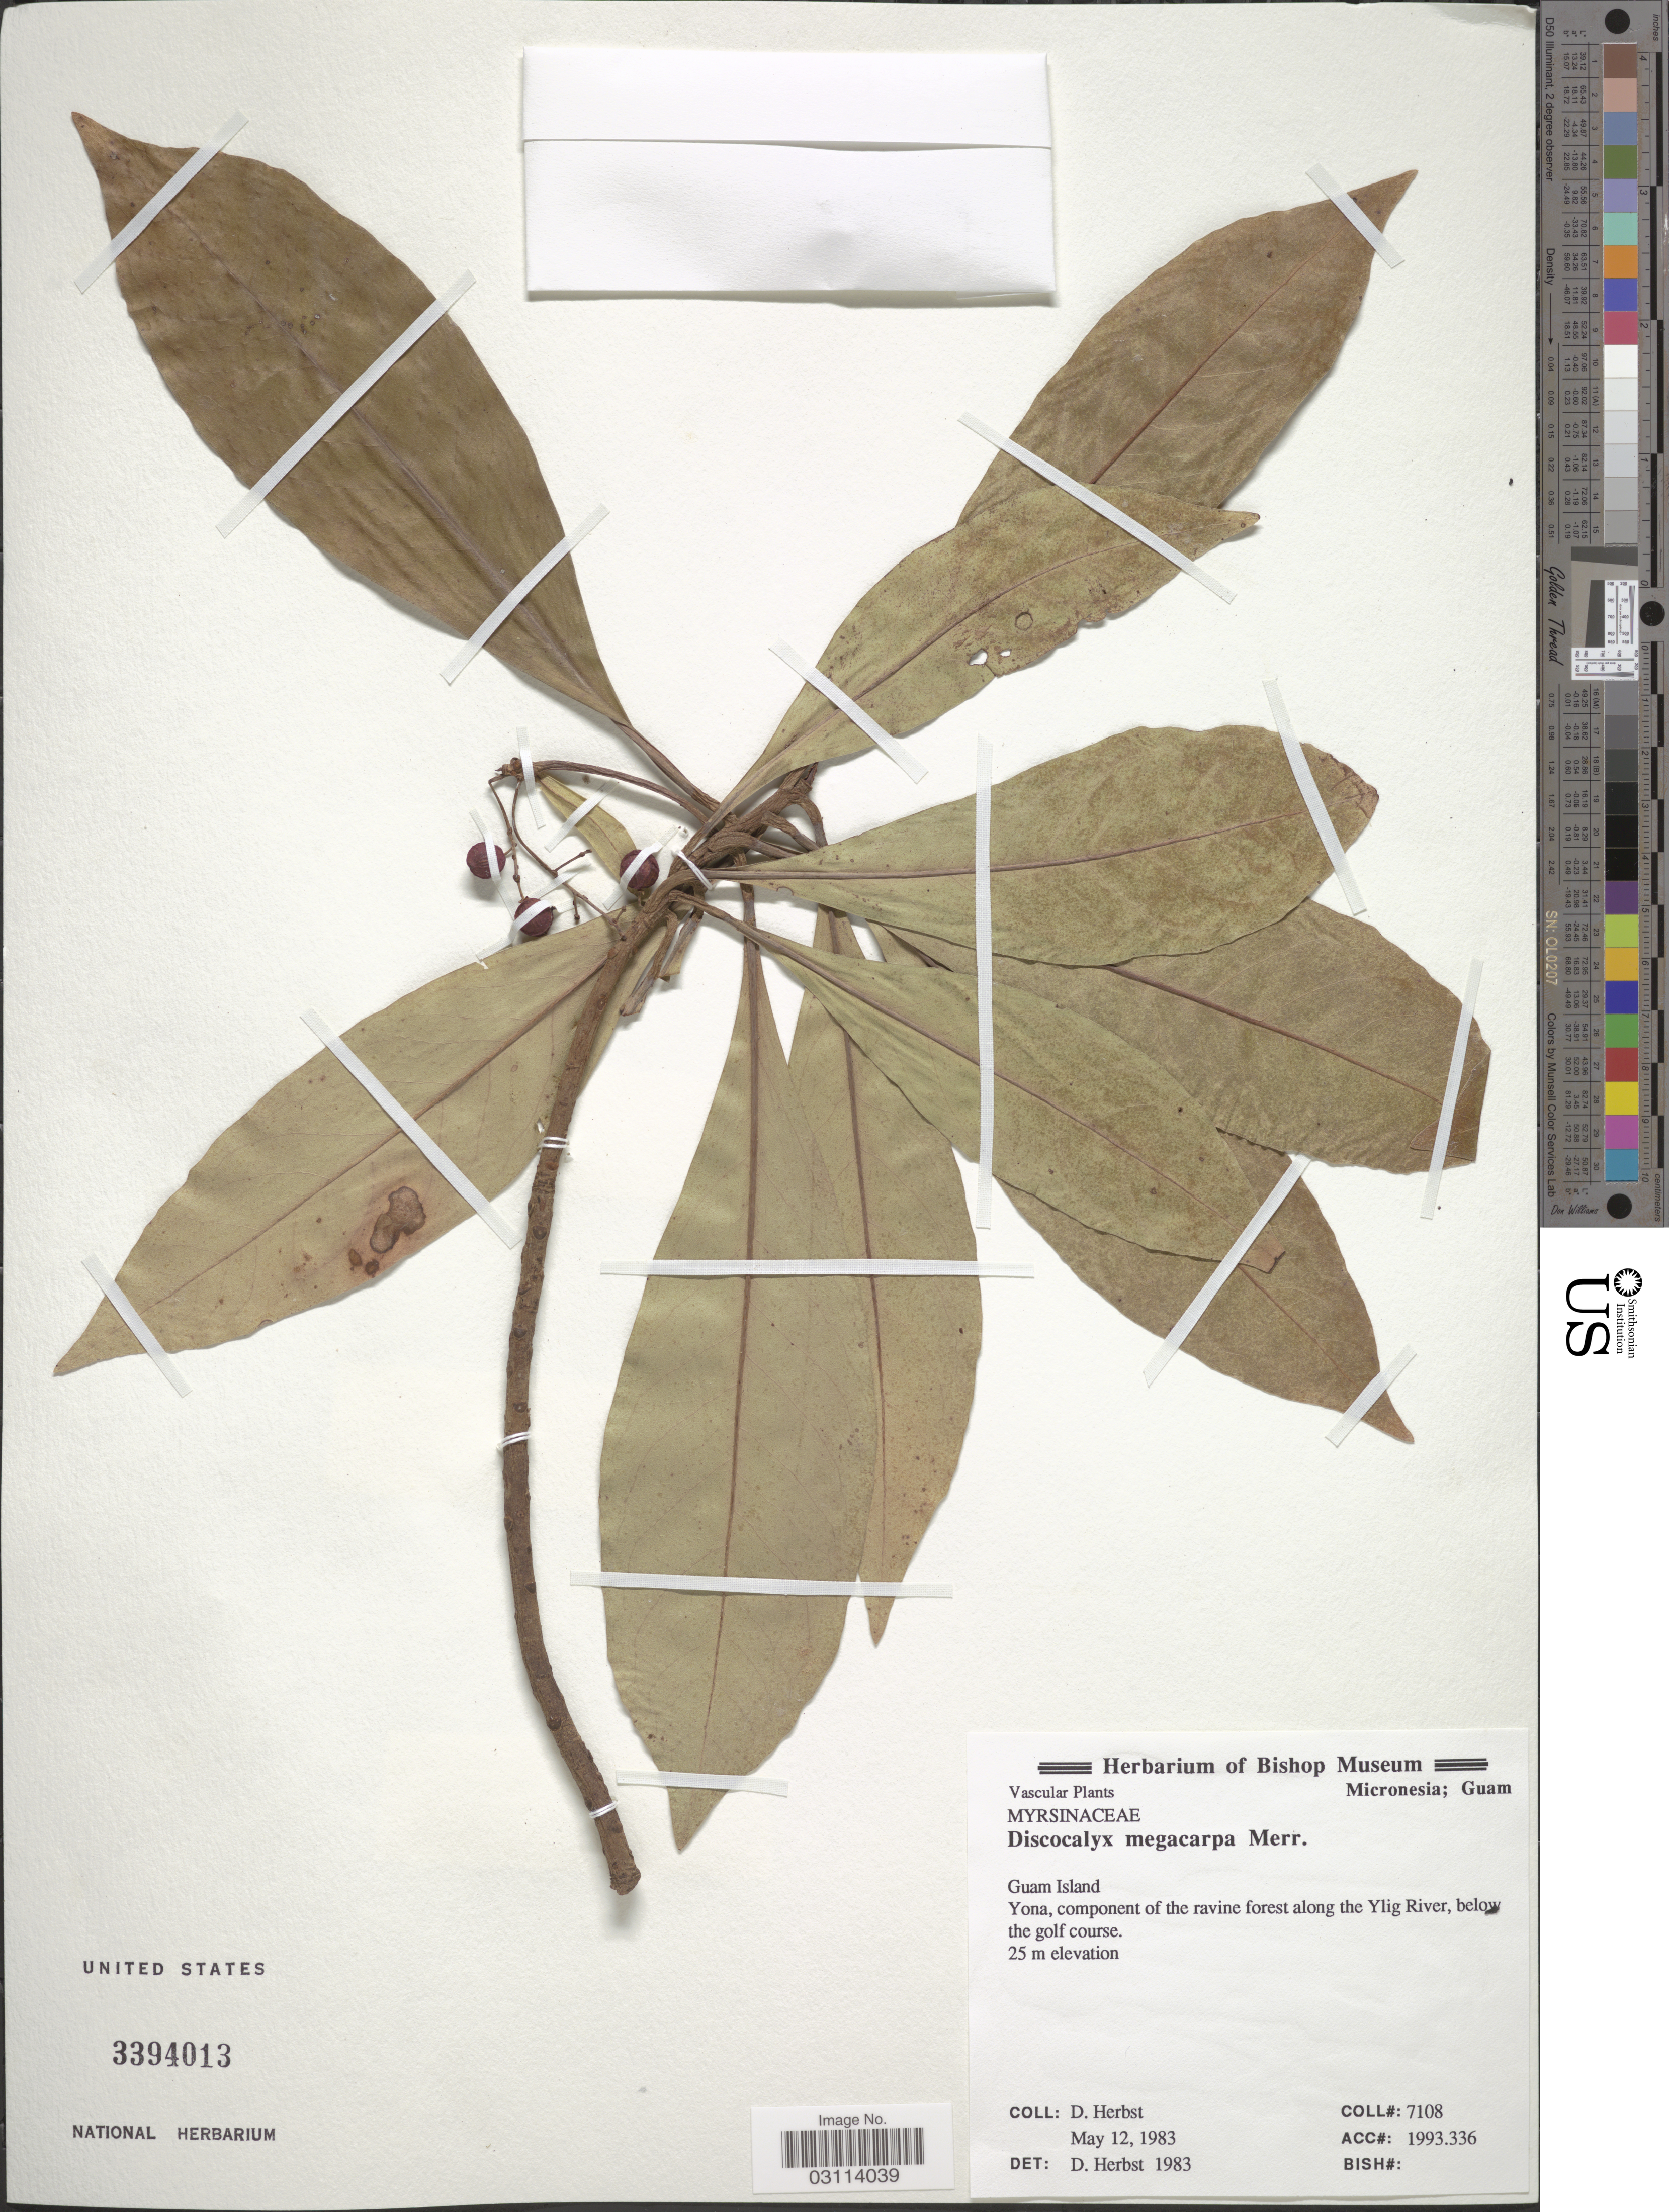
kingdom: Plantae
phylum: Tracheophyta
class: Magnoliopsida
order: Ericales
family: Primulaceae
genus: Discocalyx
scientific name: Discocalyx megacarpa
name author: Merr.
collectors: D. Herbst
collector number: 7108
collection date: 1983-05-12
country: Guam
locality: Guam Island. Yona, component of the ravine forest along the Ylig River, below the golf course.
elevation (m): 25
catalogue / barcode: US 3394013